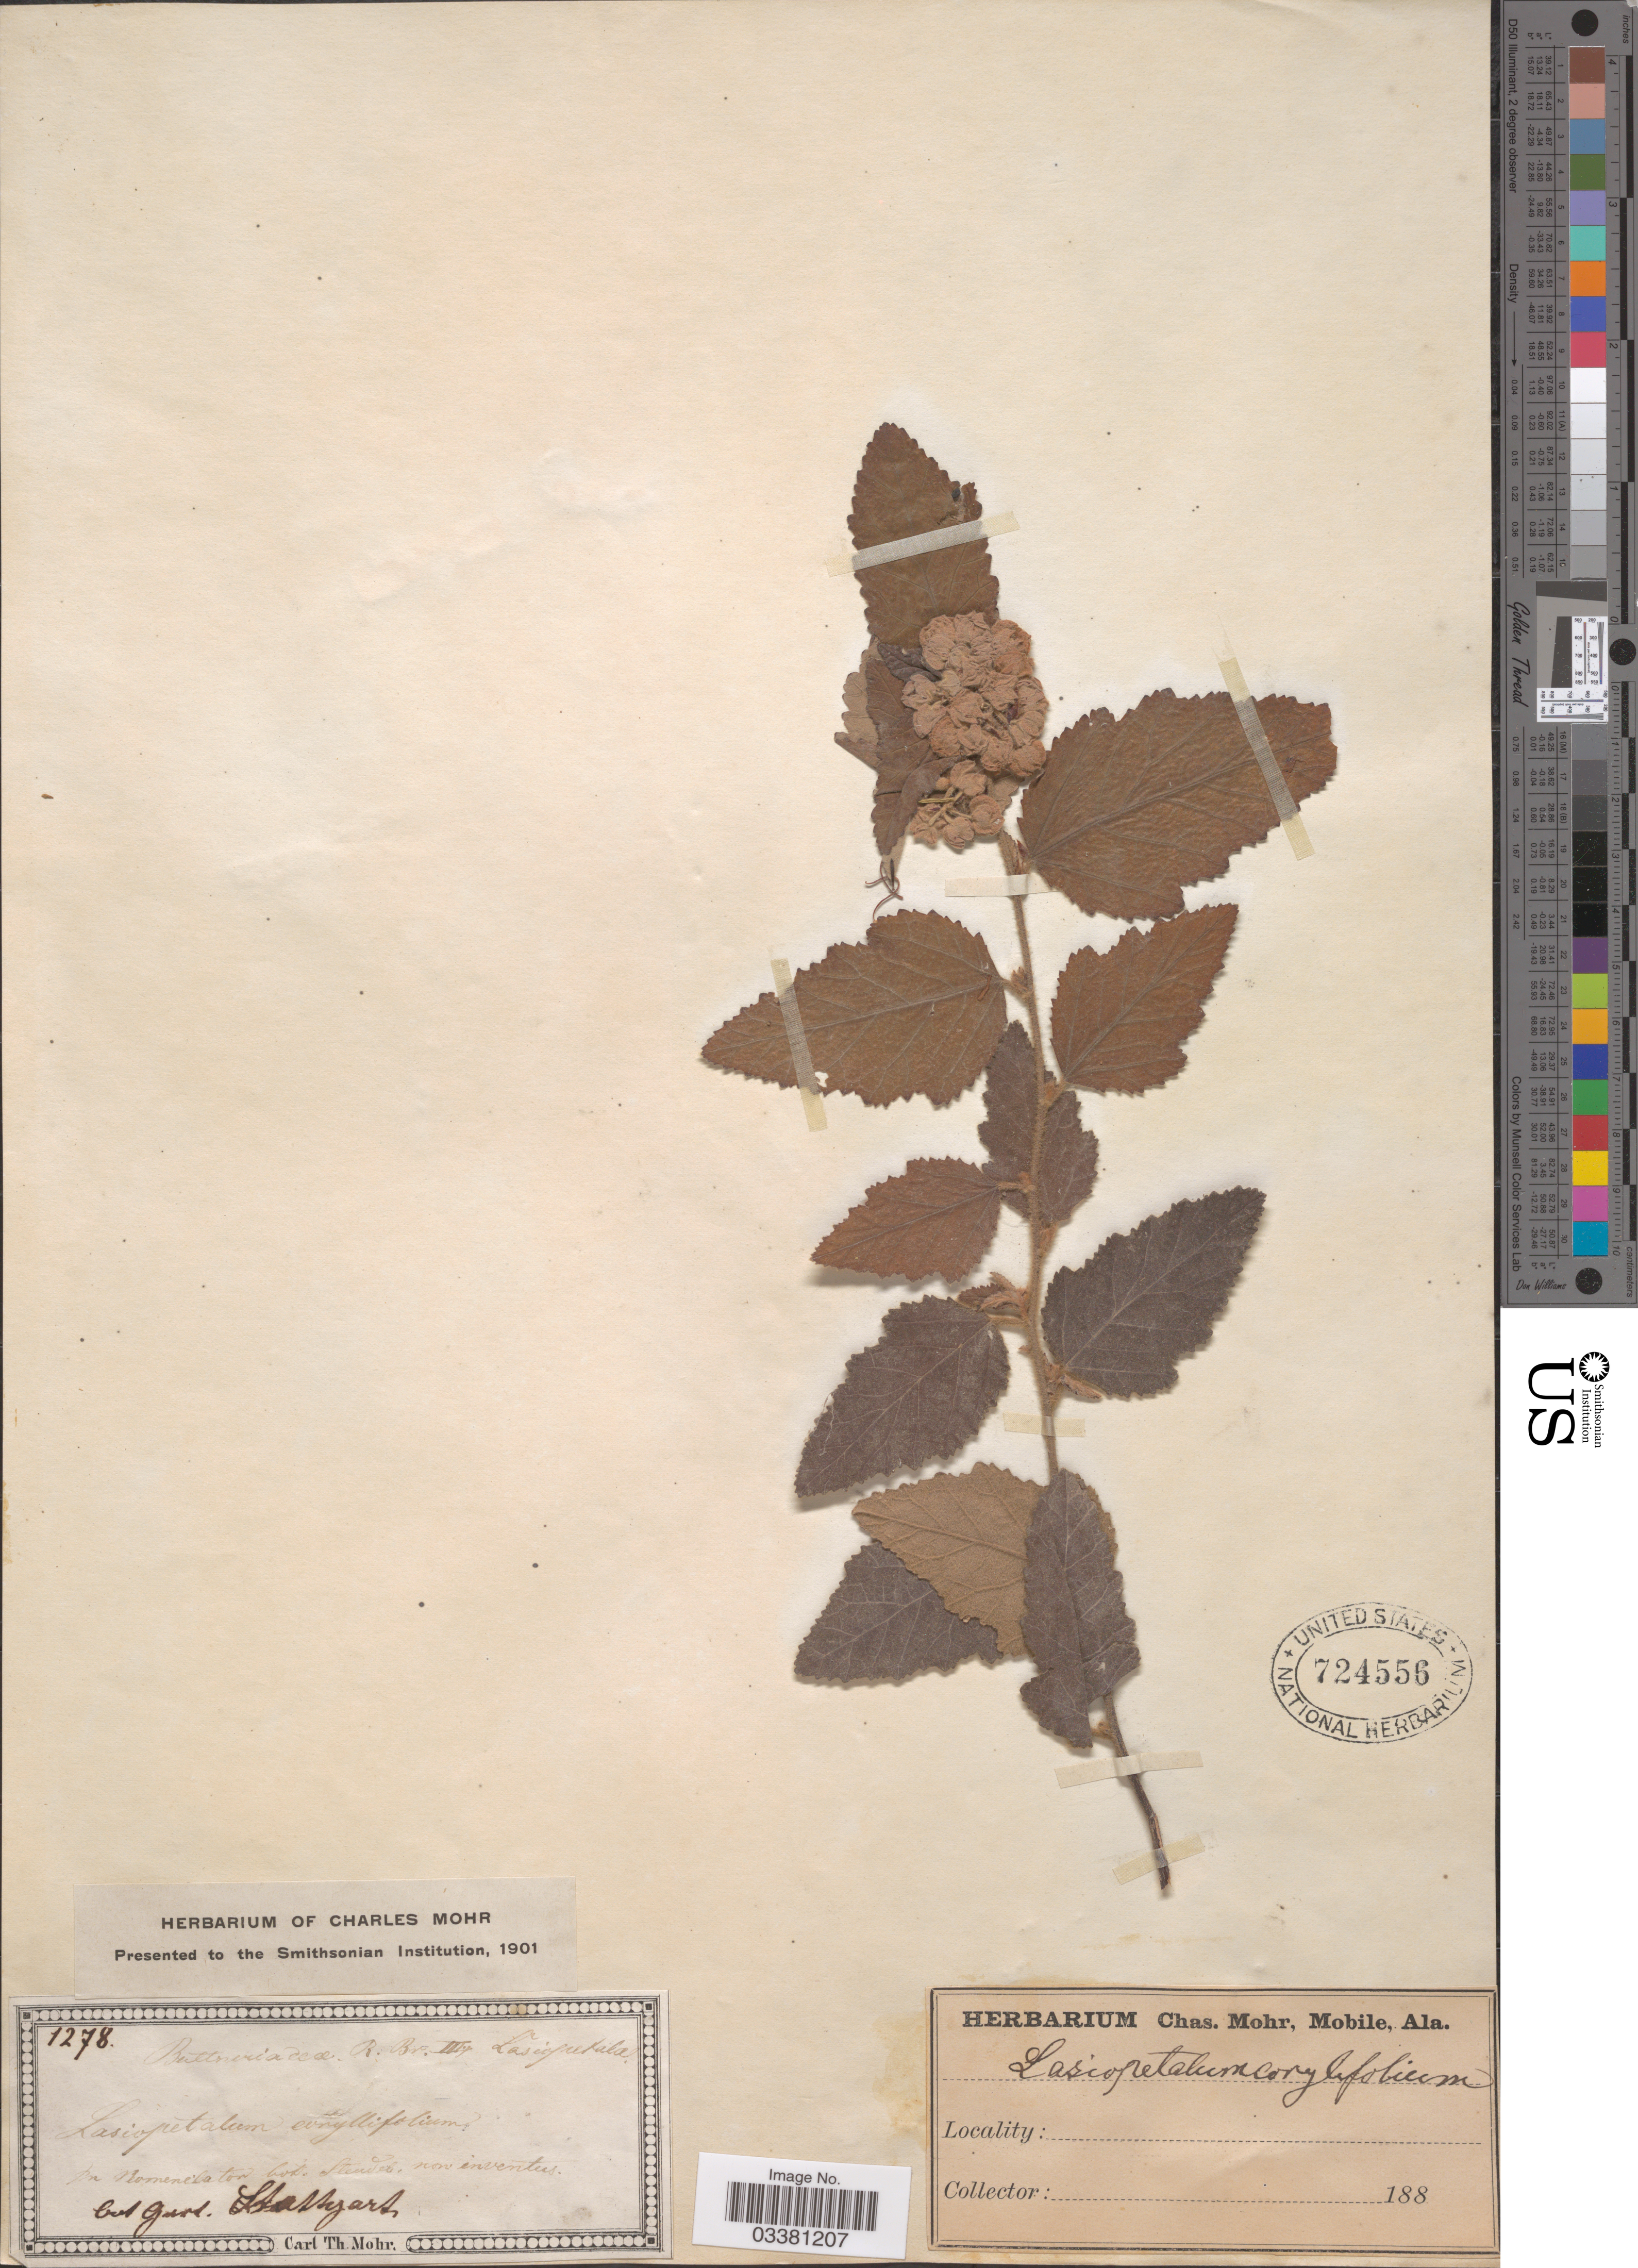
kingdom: Plantae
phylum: Tracheophyta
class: Magnoliopsida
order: Malvales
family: Malvaceae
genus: Lasiopetalum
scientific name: Lasiopetalum corylifolium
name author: J. Forbes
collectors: Mohr, C. T. (herbarium)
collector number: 1278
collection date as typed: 188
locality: In Nomenelaton bot. Stendel. non inventus.[interpreted] Bot. Gard. [illegible text]gardn[interpreted].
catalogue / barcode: US 724556